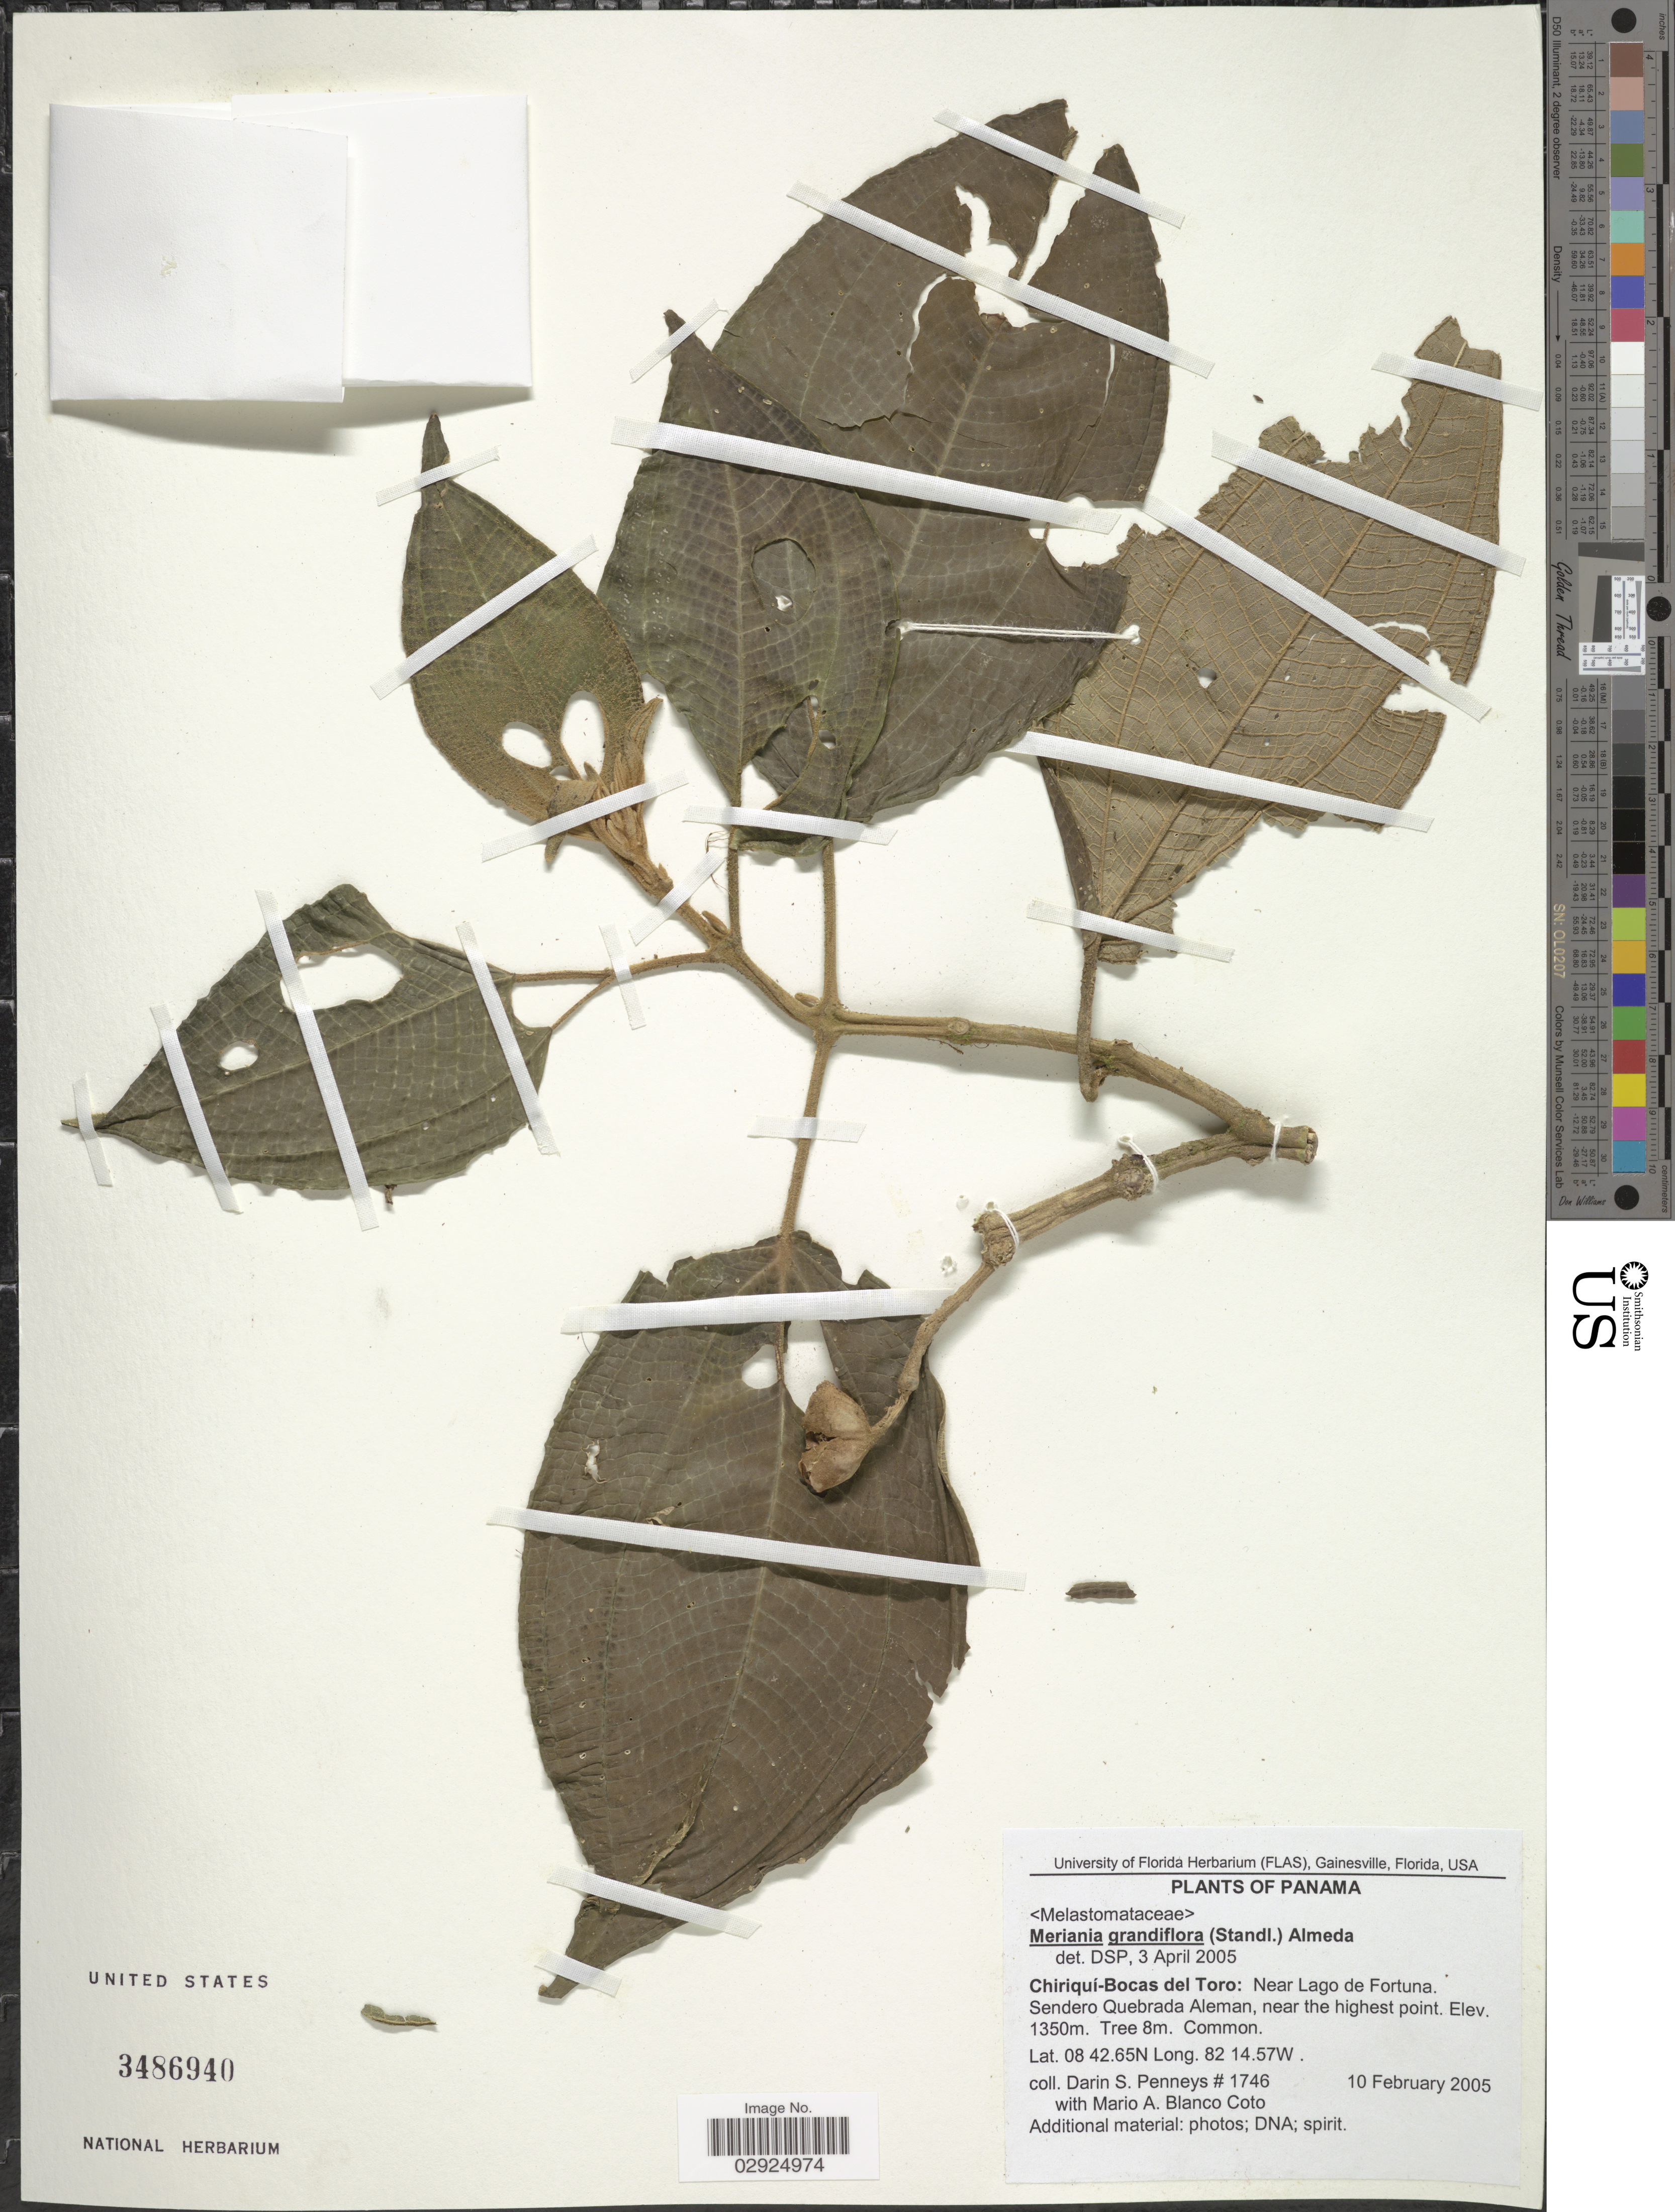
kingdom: Plantae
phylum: Tracheophyta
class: Magnoliopsida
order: Myrtales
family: Melastomataceae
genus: Meriania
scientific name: Meriania grandiflora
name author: (Standl.) Almeda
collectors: D. S. Penneys & M. Blanco Coto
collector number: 1746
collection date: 2005-02-10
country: Panama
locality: Chiriquí-Bocas del Toro: Near Lago de Fortuna, Sendero Quebrada Aleman, near the highest point.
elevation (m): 1350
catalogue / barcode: US 3486940